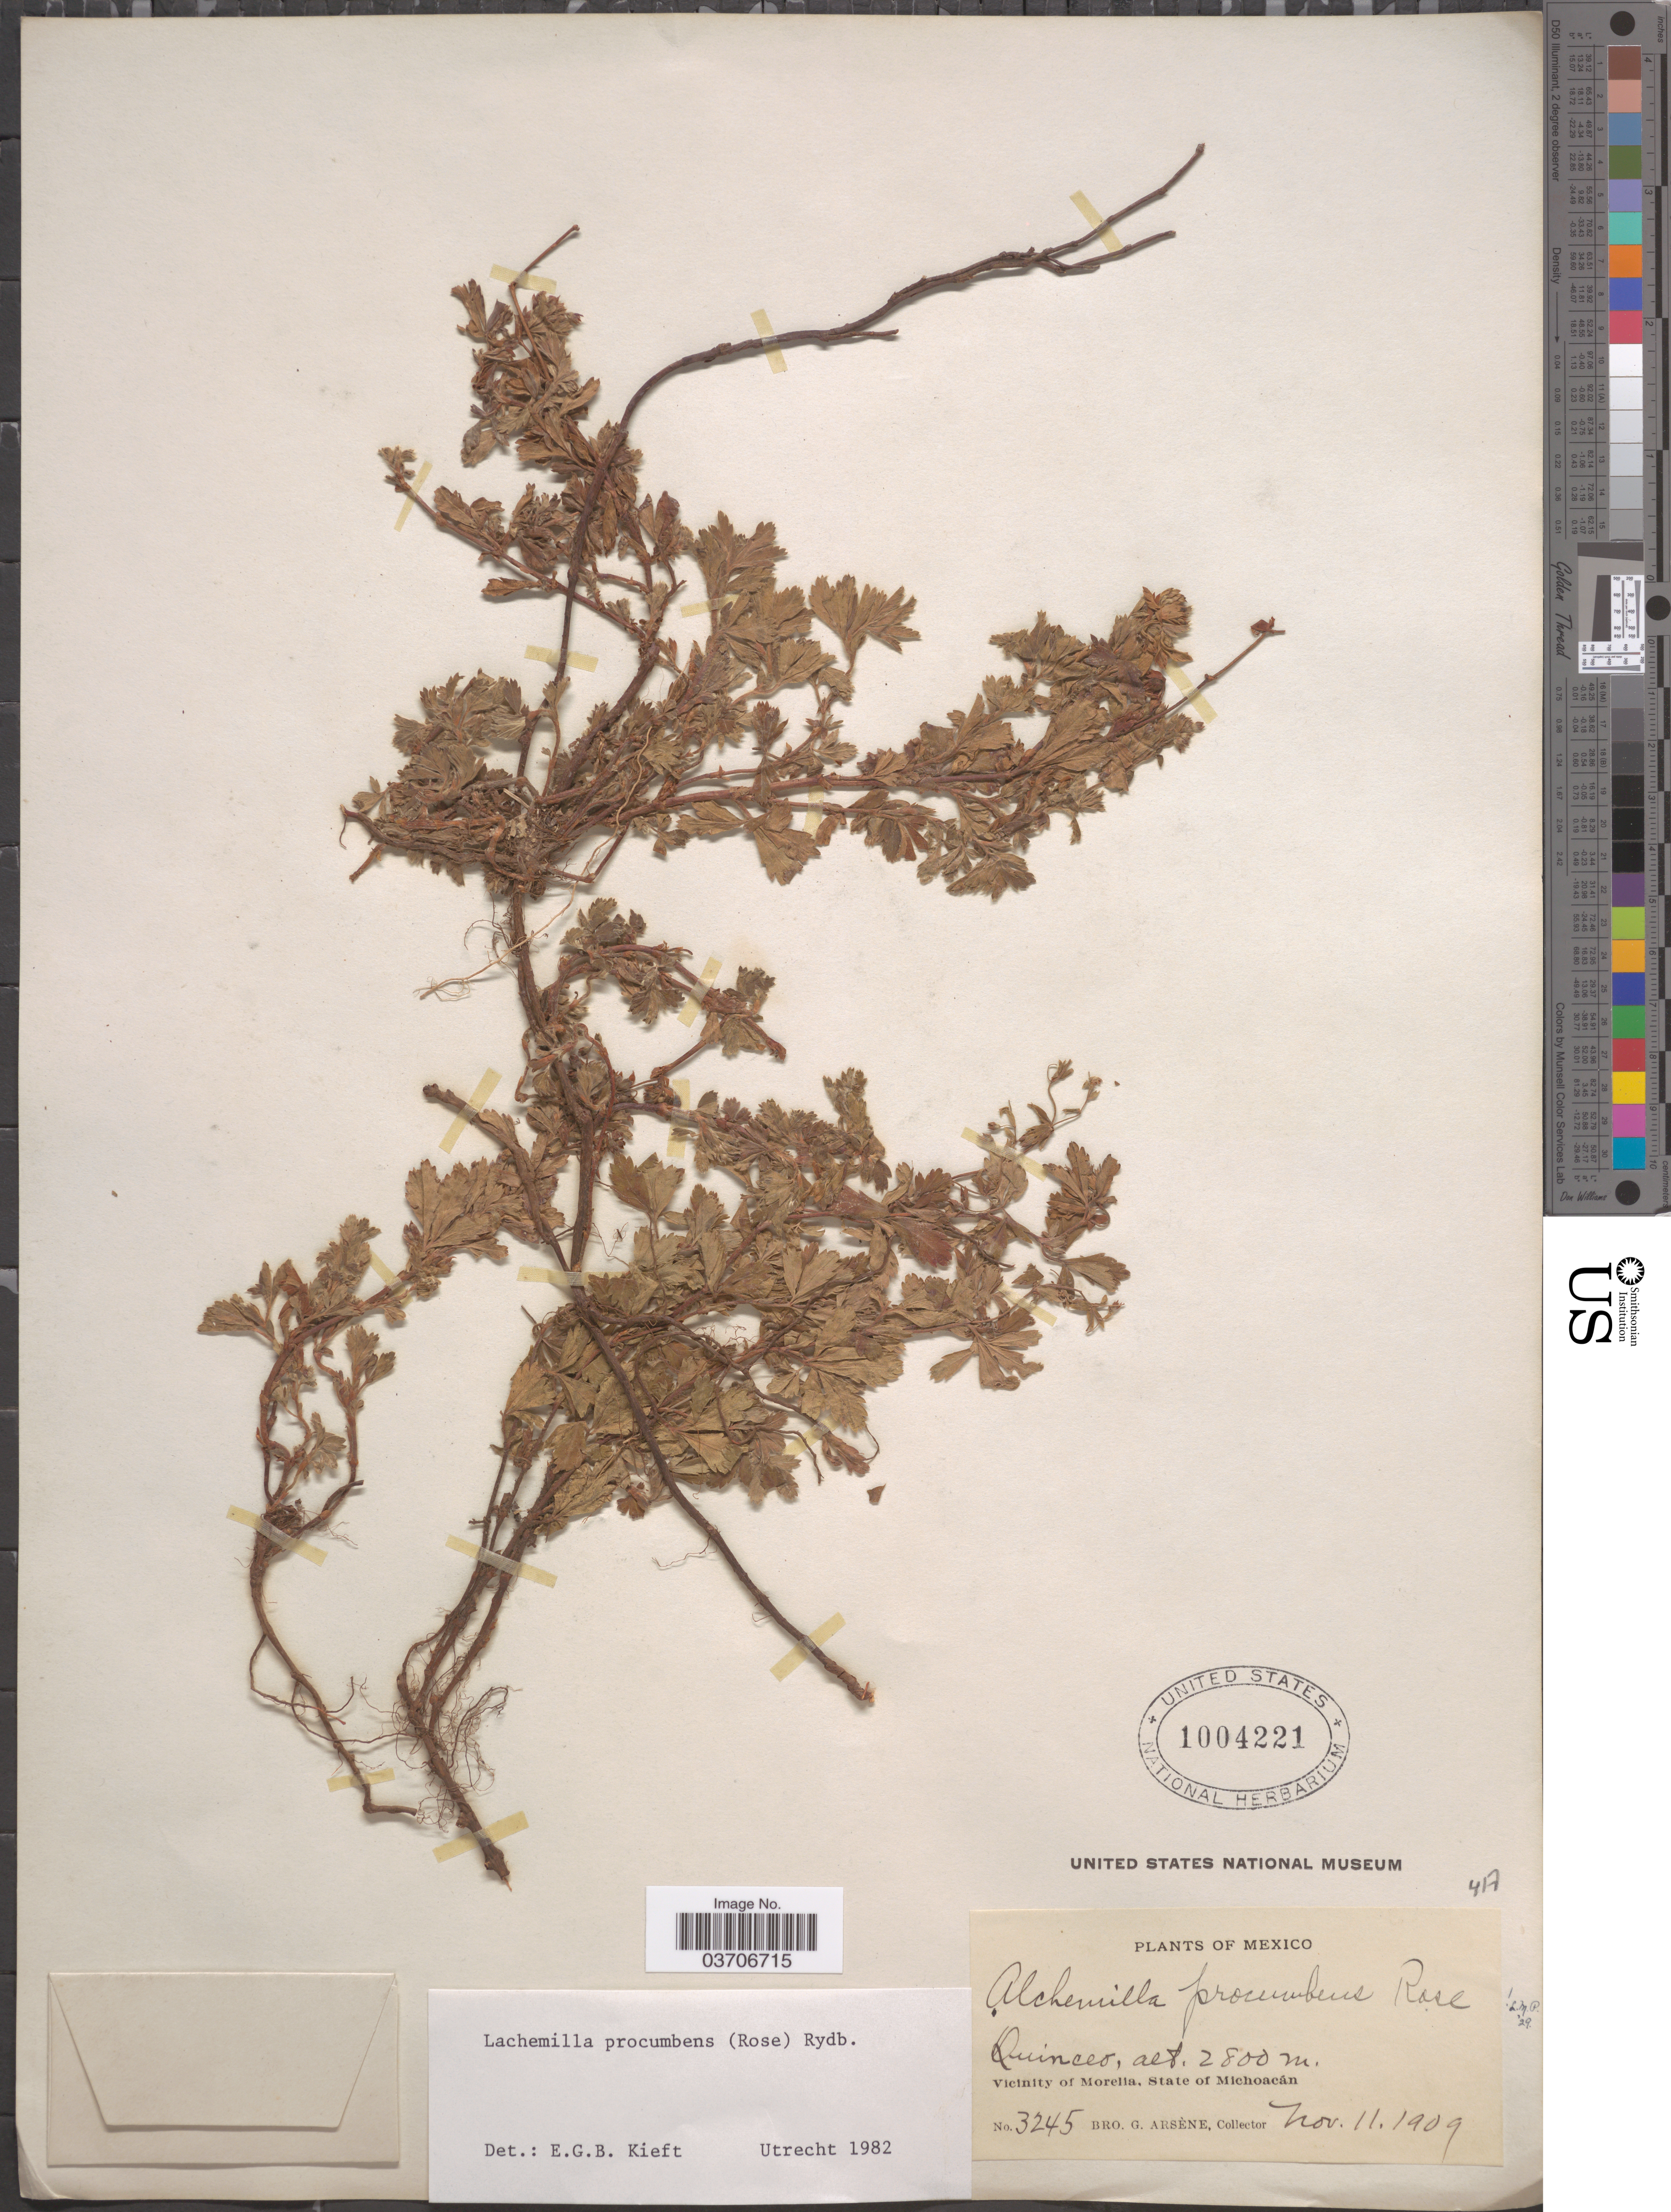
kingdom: Plantae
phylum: Tracheophyta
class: Magnoliopsida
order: Rosales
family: Rosaceae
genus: Lachemilla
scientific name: Lachemilla procumbens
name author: (Rose) Rydb.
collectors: Bro. G. Arsène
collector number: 3245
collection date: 1909-11-11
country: Mexico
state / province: Michoacán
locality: Quinceo. Vicinity of Morelia.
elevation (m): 2800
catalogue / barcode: US 1004221